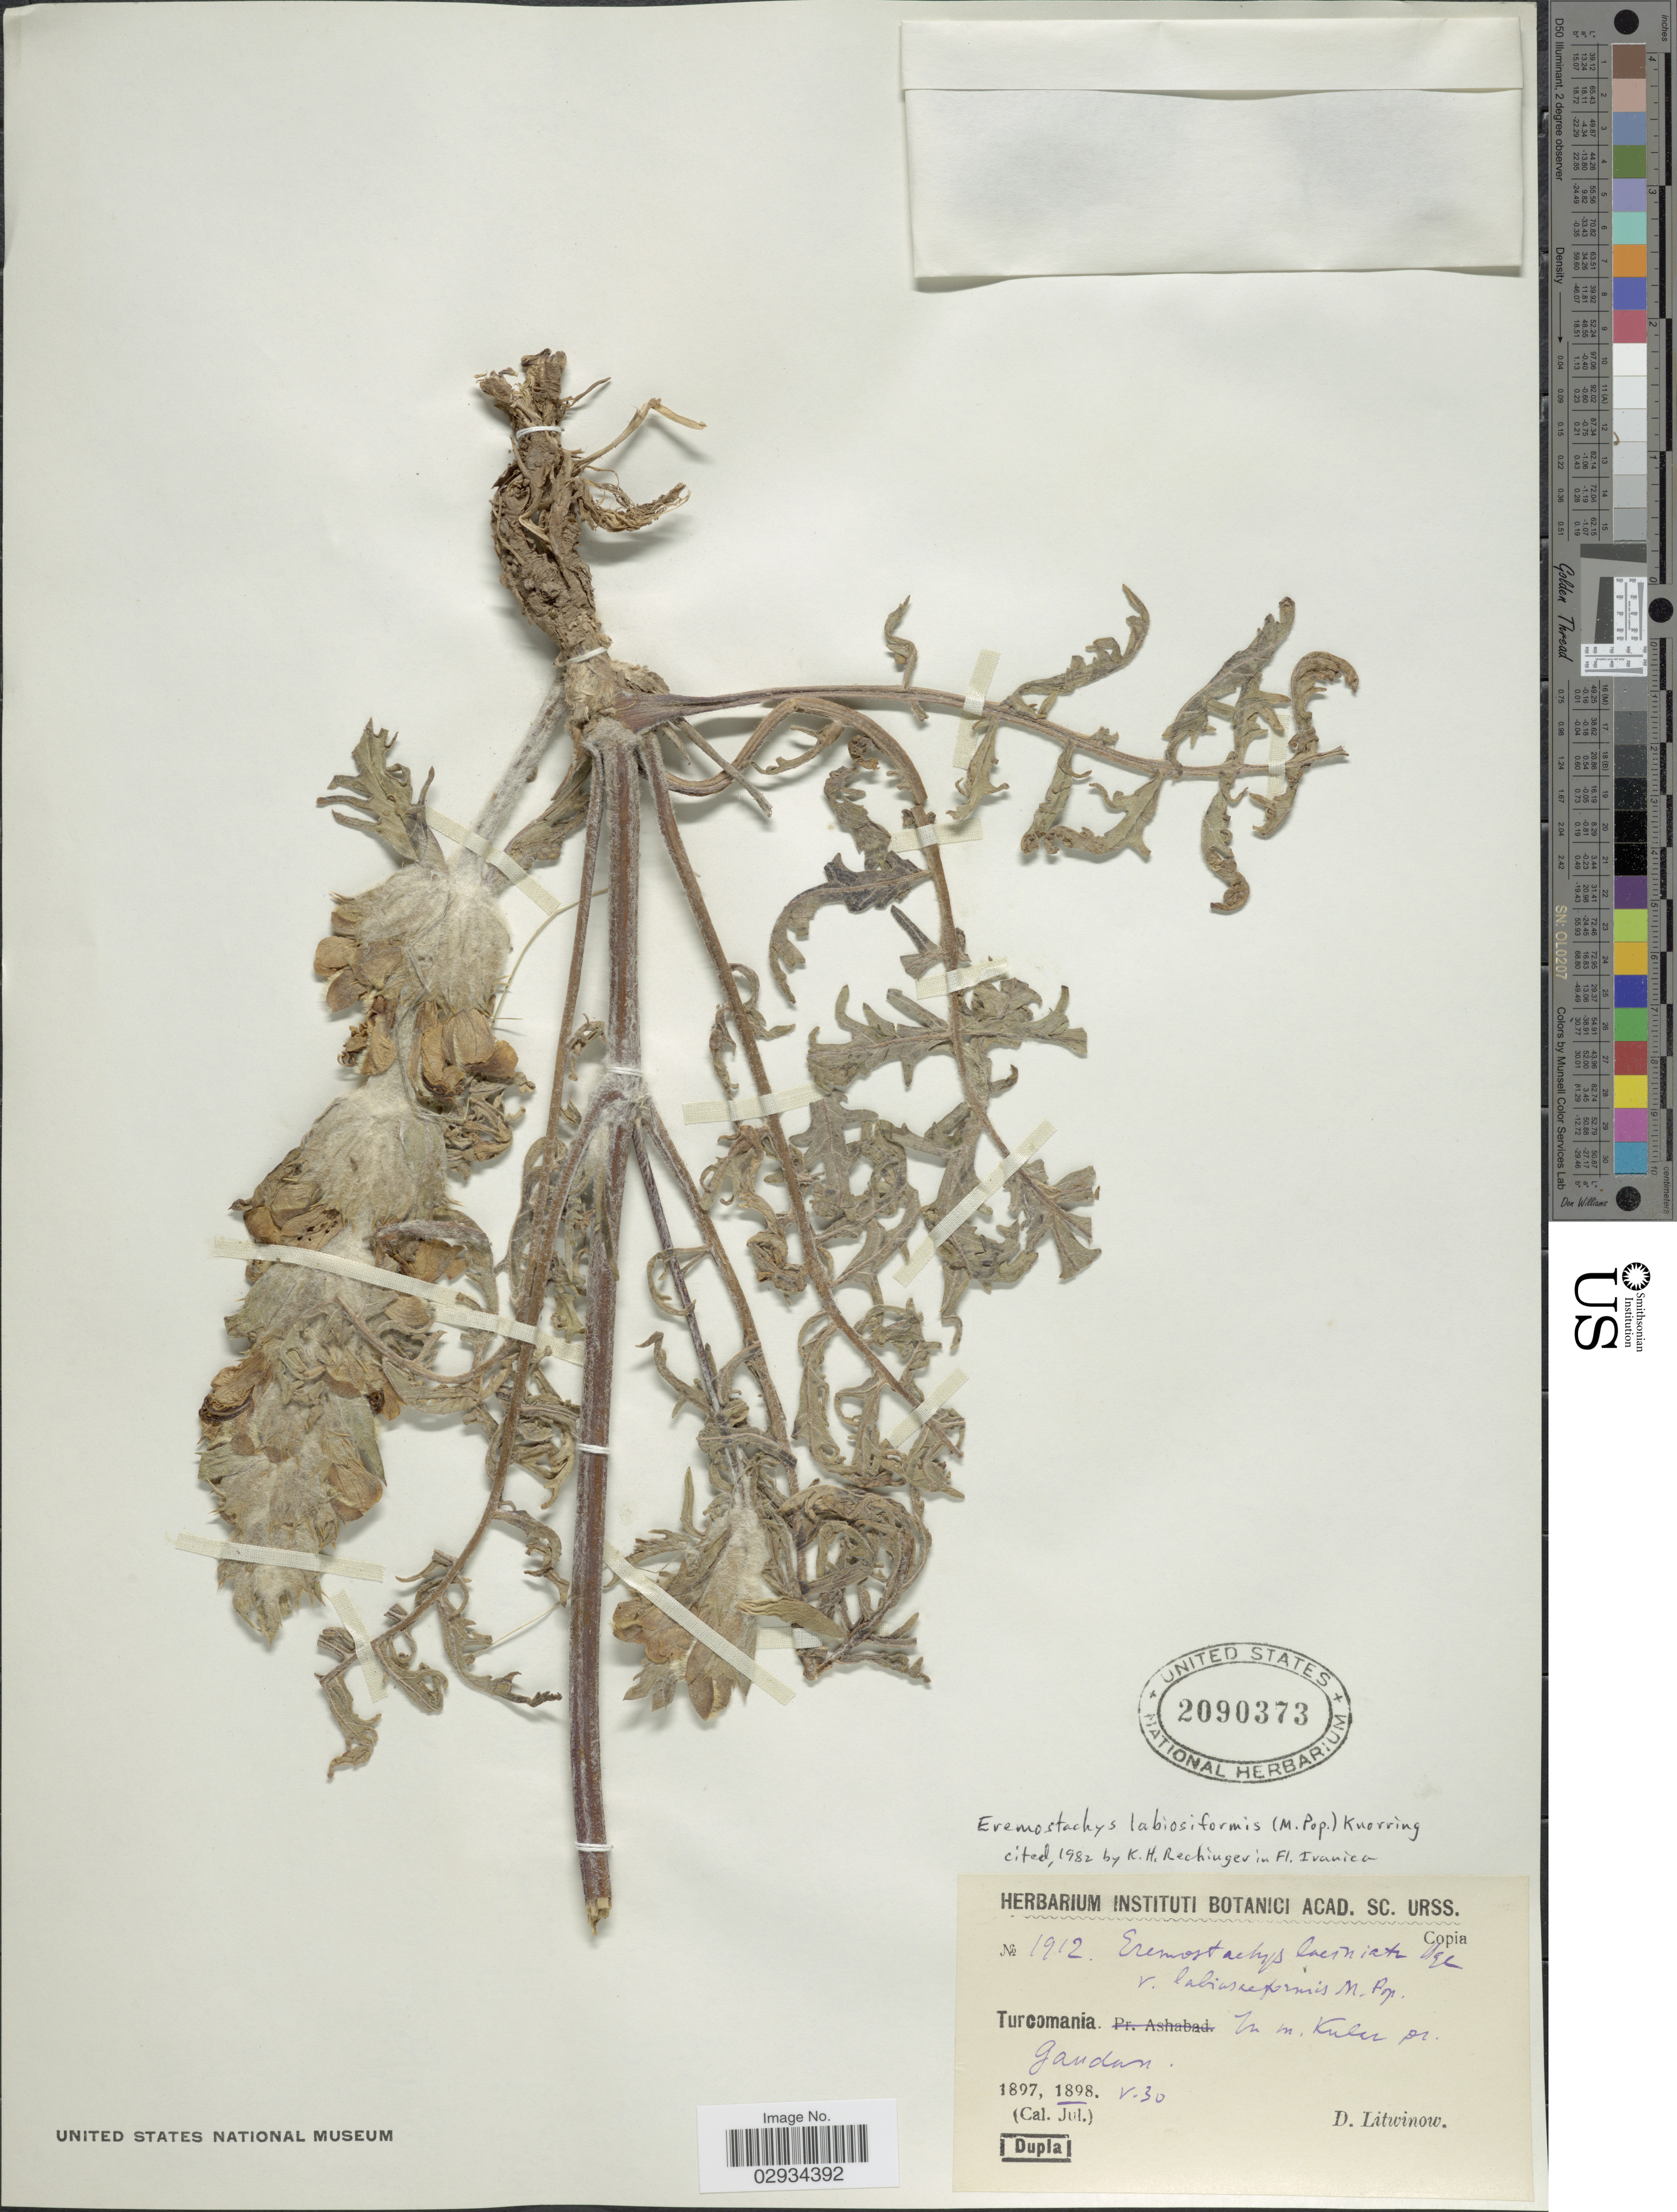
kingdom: Plantae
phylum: Tracheophyta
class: Magnoliopsida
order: Lamiales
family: Lamiaceae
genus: Eremostachys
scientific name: Eremostachys labiosiformis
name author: (Popov) Knorring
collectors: D. Litwinow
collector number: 1912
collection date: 1898-05-30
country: Turkmenistan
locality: Turcomania. In m. Kuler pr. Gaudan.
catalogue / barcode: US 2090373